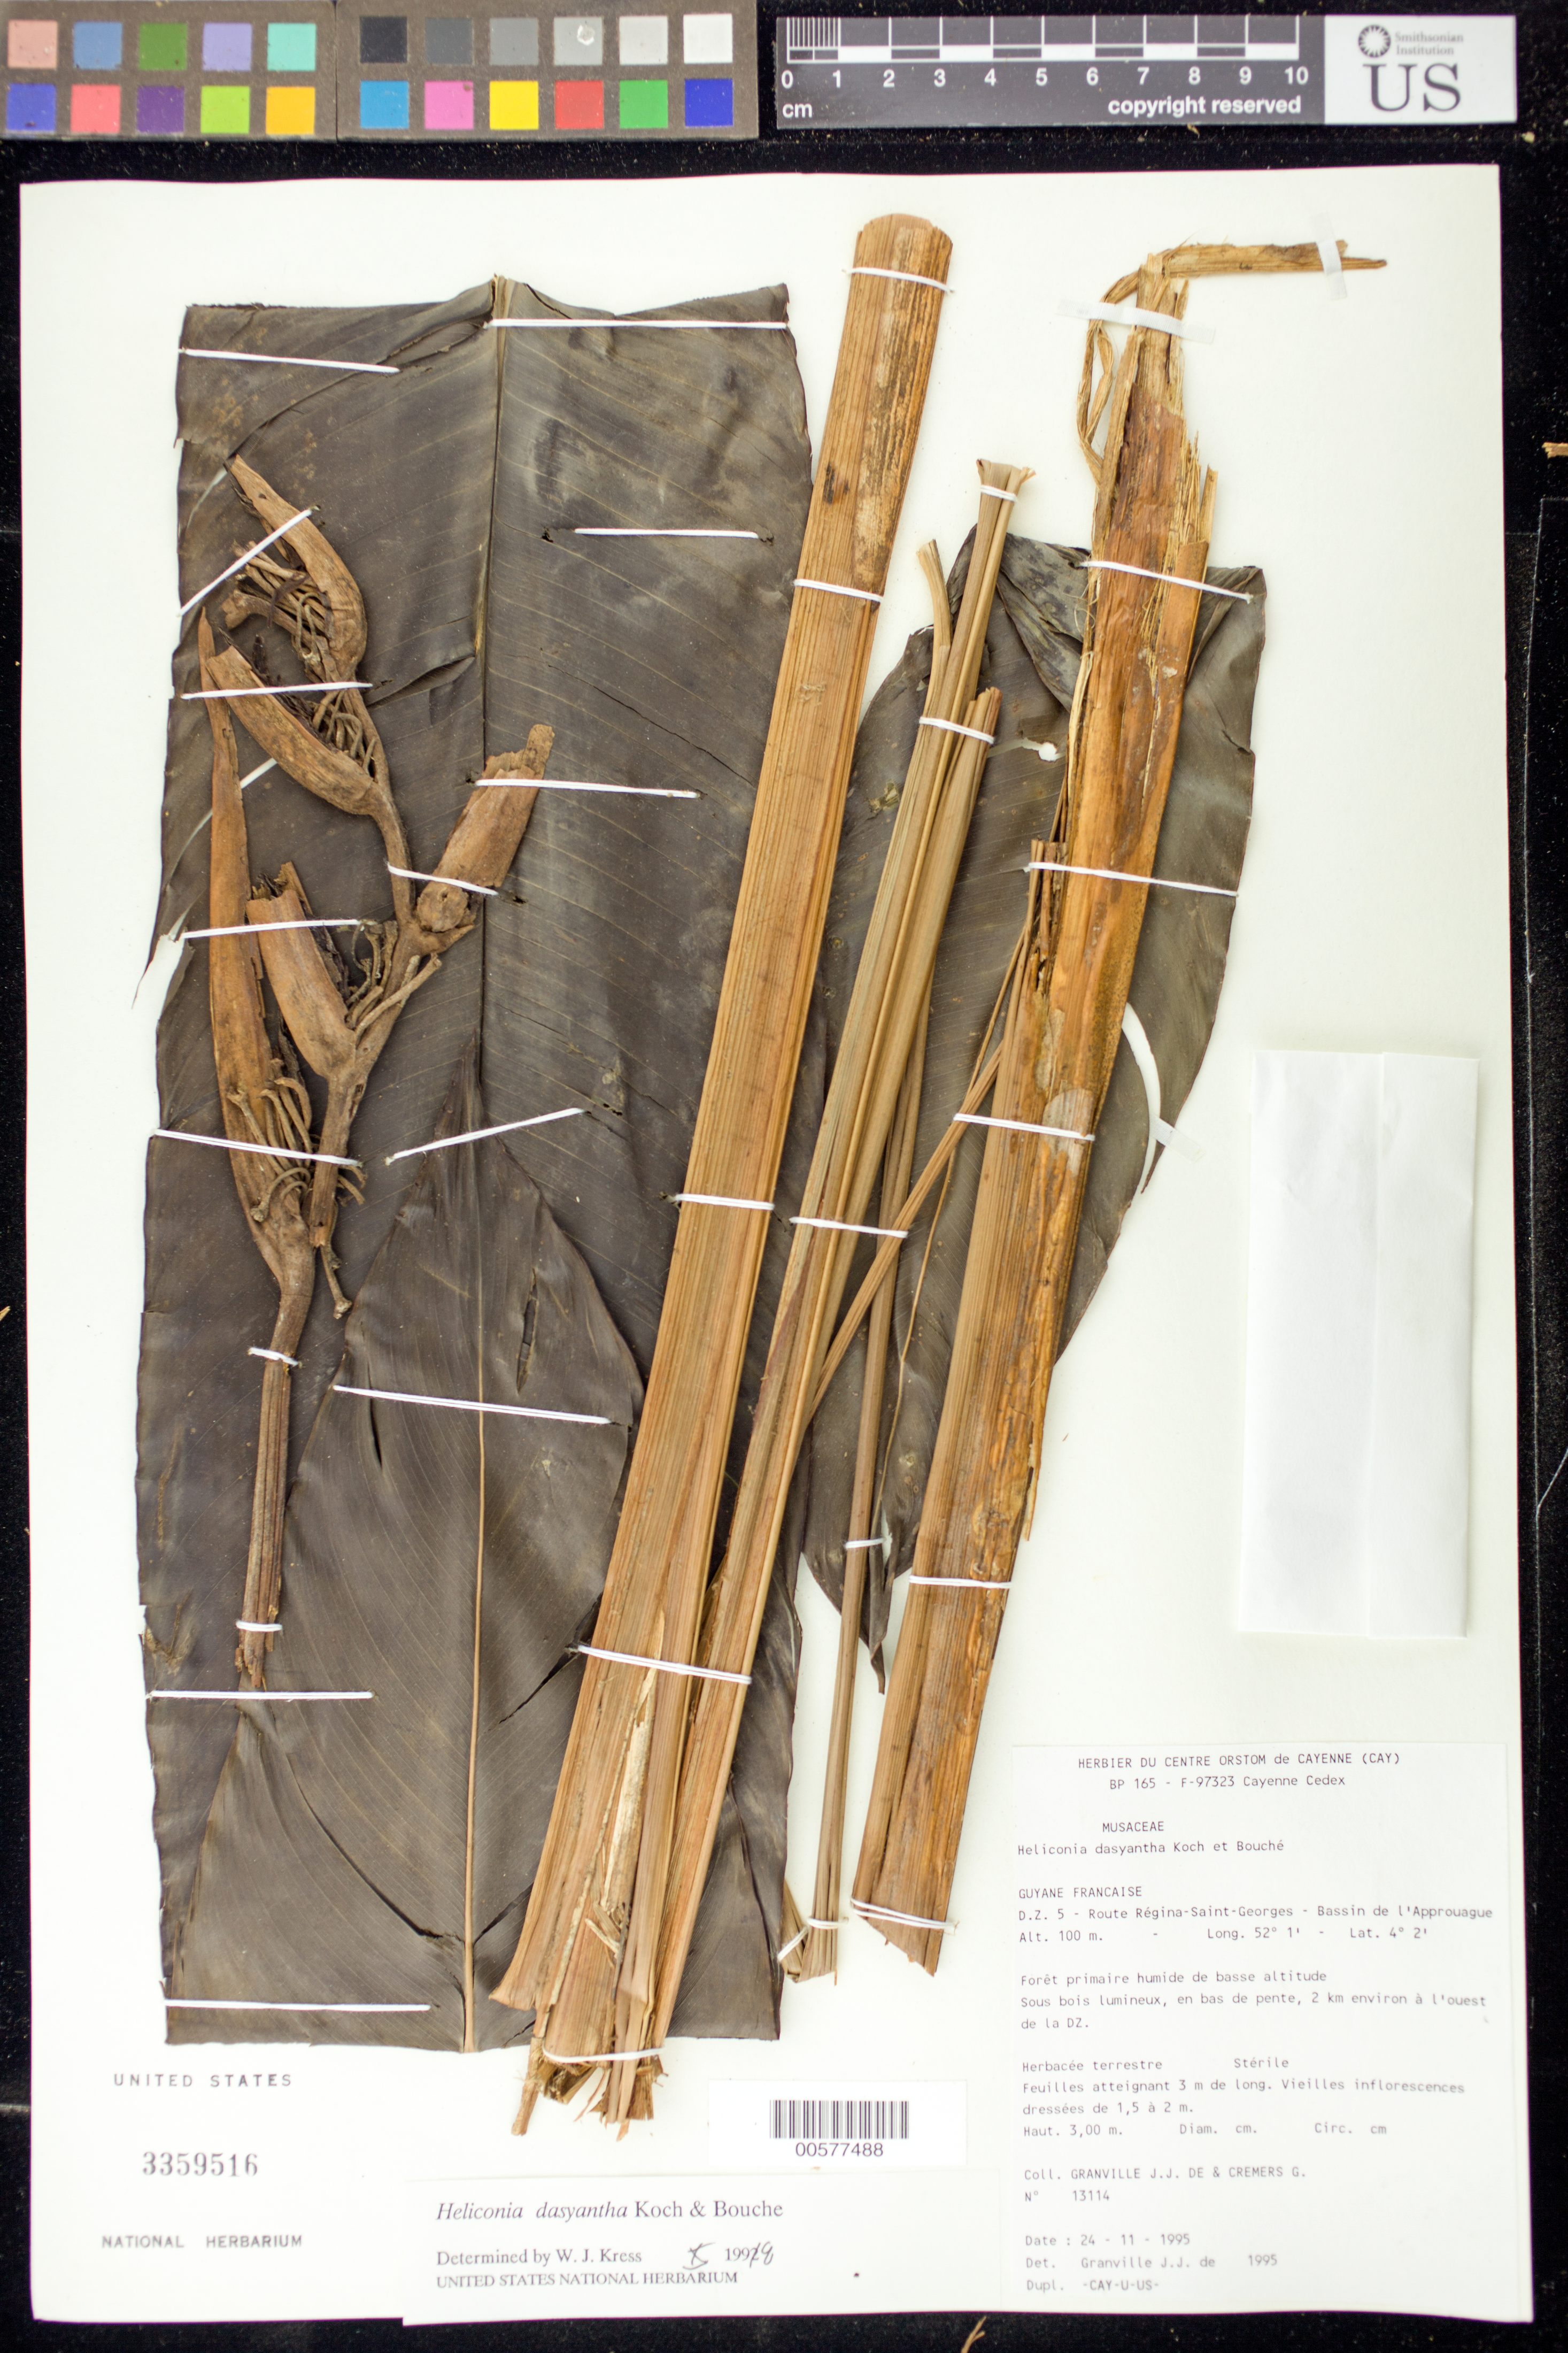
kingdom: Plantae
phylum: Tracheophyta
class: Liliopsida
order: Zingiberales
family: Heliconiaceae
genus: Heliconia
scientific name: Heliconia dasyantha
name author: C. Koch & Bouché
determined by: Granville, J. J. de, (CAY), Institut de Recherche pour le Developpement (IRD) (FRENCH GUIANA)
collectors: J.-J. de Granville & G. Cremers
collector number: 13114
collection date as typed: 24-Nov-95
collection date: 1995-11-24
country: French Guiana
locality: Route Regina-Saint-Georges, D.Z. 5, Bassin de l'Approuague, 2 km environ a l'ouest de la D.Z.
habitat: Foret primaire humide de basse altitude. Sous bois lumineaux, en bas de pente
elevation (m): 100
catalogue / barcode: US 3359516